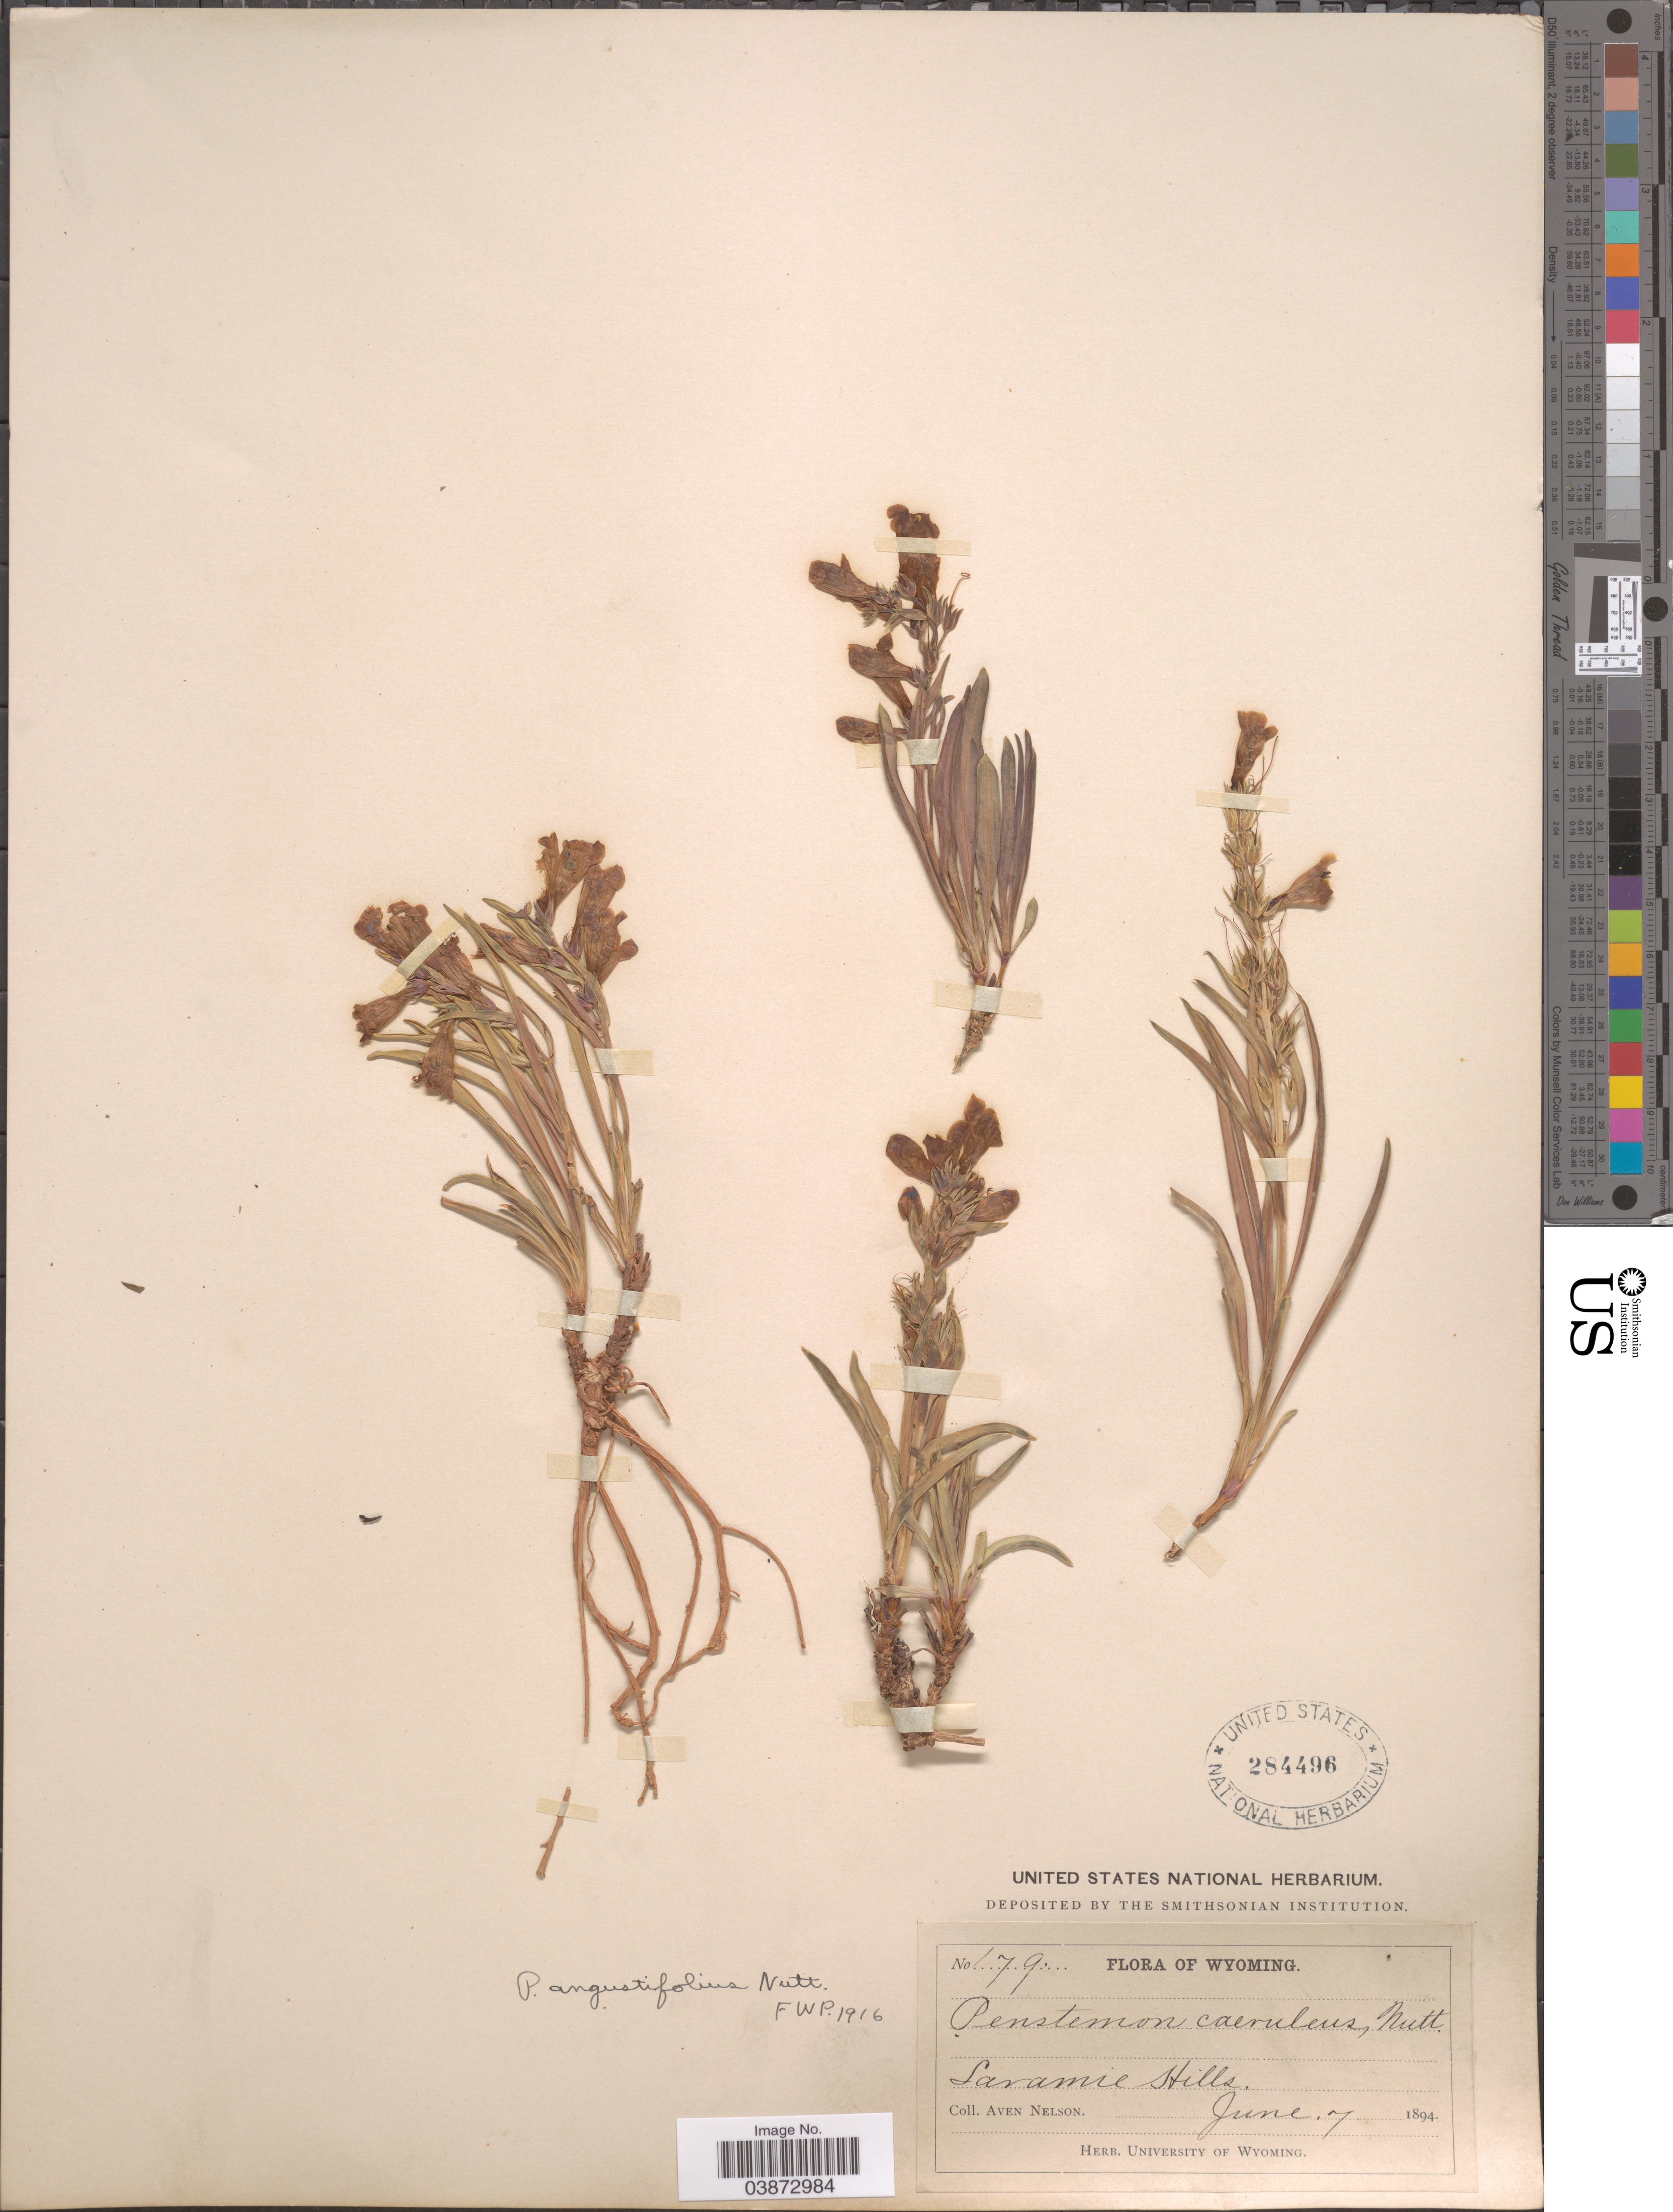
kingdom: Plantae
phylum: Tracheophyta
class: Magnoliopsida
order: Lamiales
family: Plantaginaceae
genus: Penstemon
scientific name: Penstemon angustifolius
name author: Nutt. ex Pursh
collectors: A. Nelson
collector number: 179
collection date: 1894-06-07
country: United States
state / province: Wyoming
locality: Laramie Hills.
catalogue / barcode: US 284496